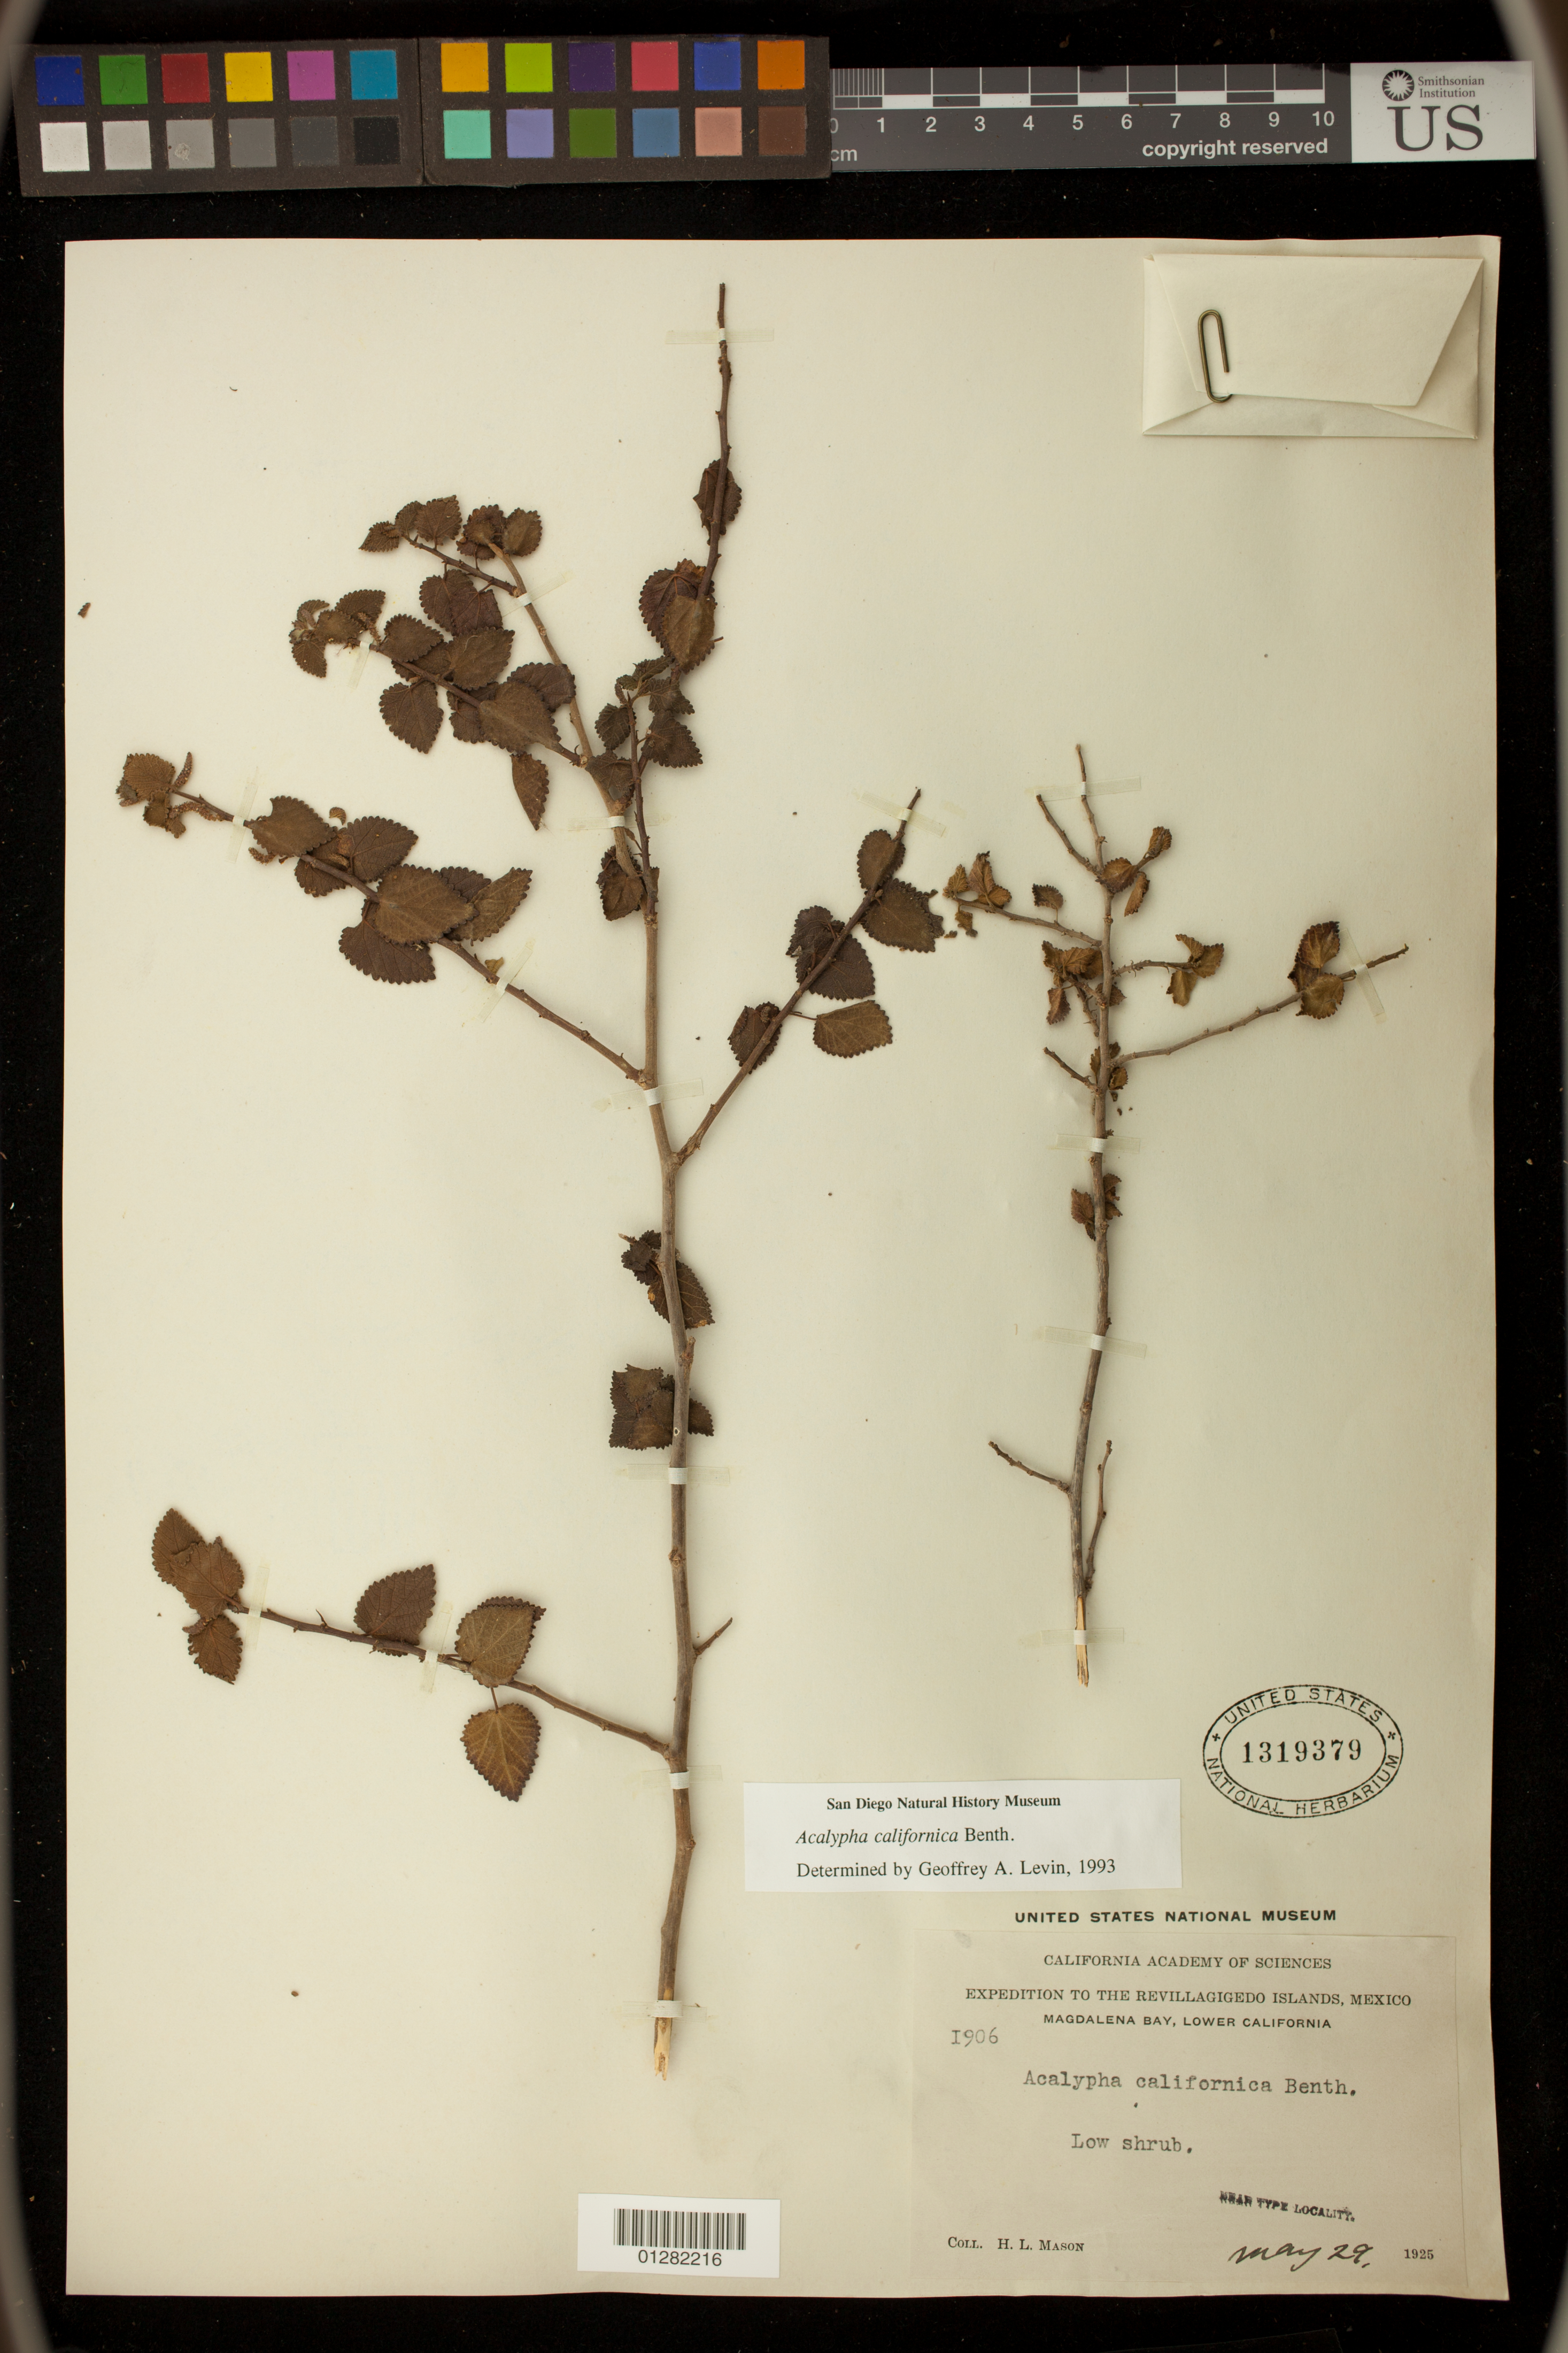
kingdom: Plantae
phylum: Tracheophyta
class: Magnoliopsida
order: Malpighiales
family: Euphorbiaceae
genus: Acalypha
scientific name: Acalypha californica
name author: Benth.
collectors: C. G. Pringle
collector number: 1906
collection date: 1929-05-29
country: Mexico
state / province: Colima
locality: Revillagigedo Islands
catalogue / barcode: US 1319379